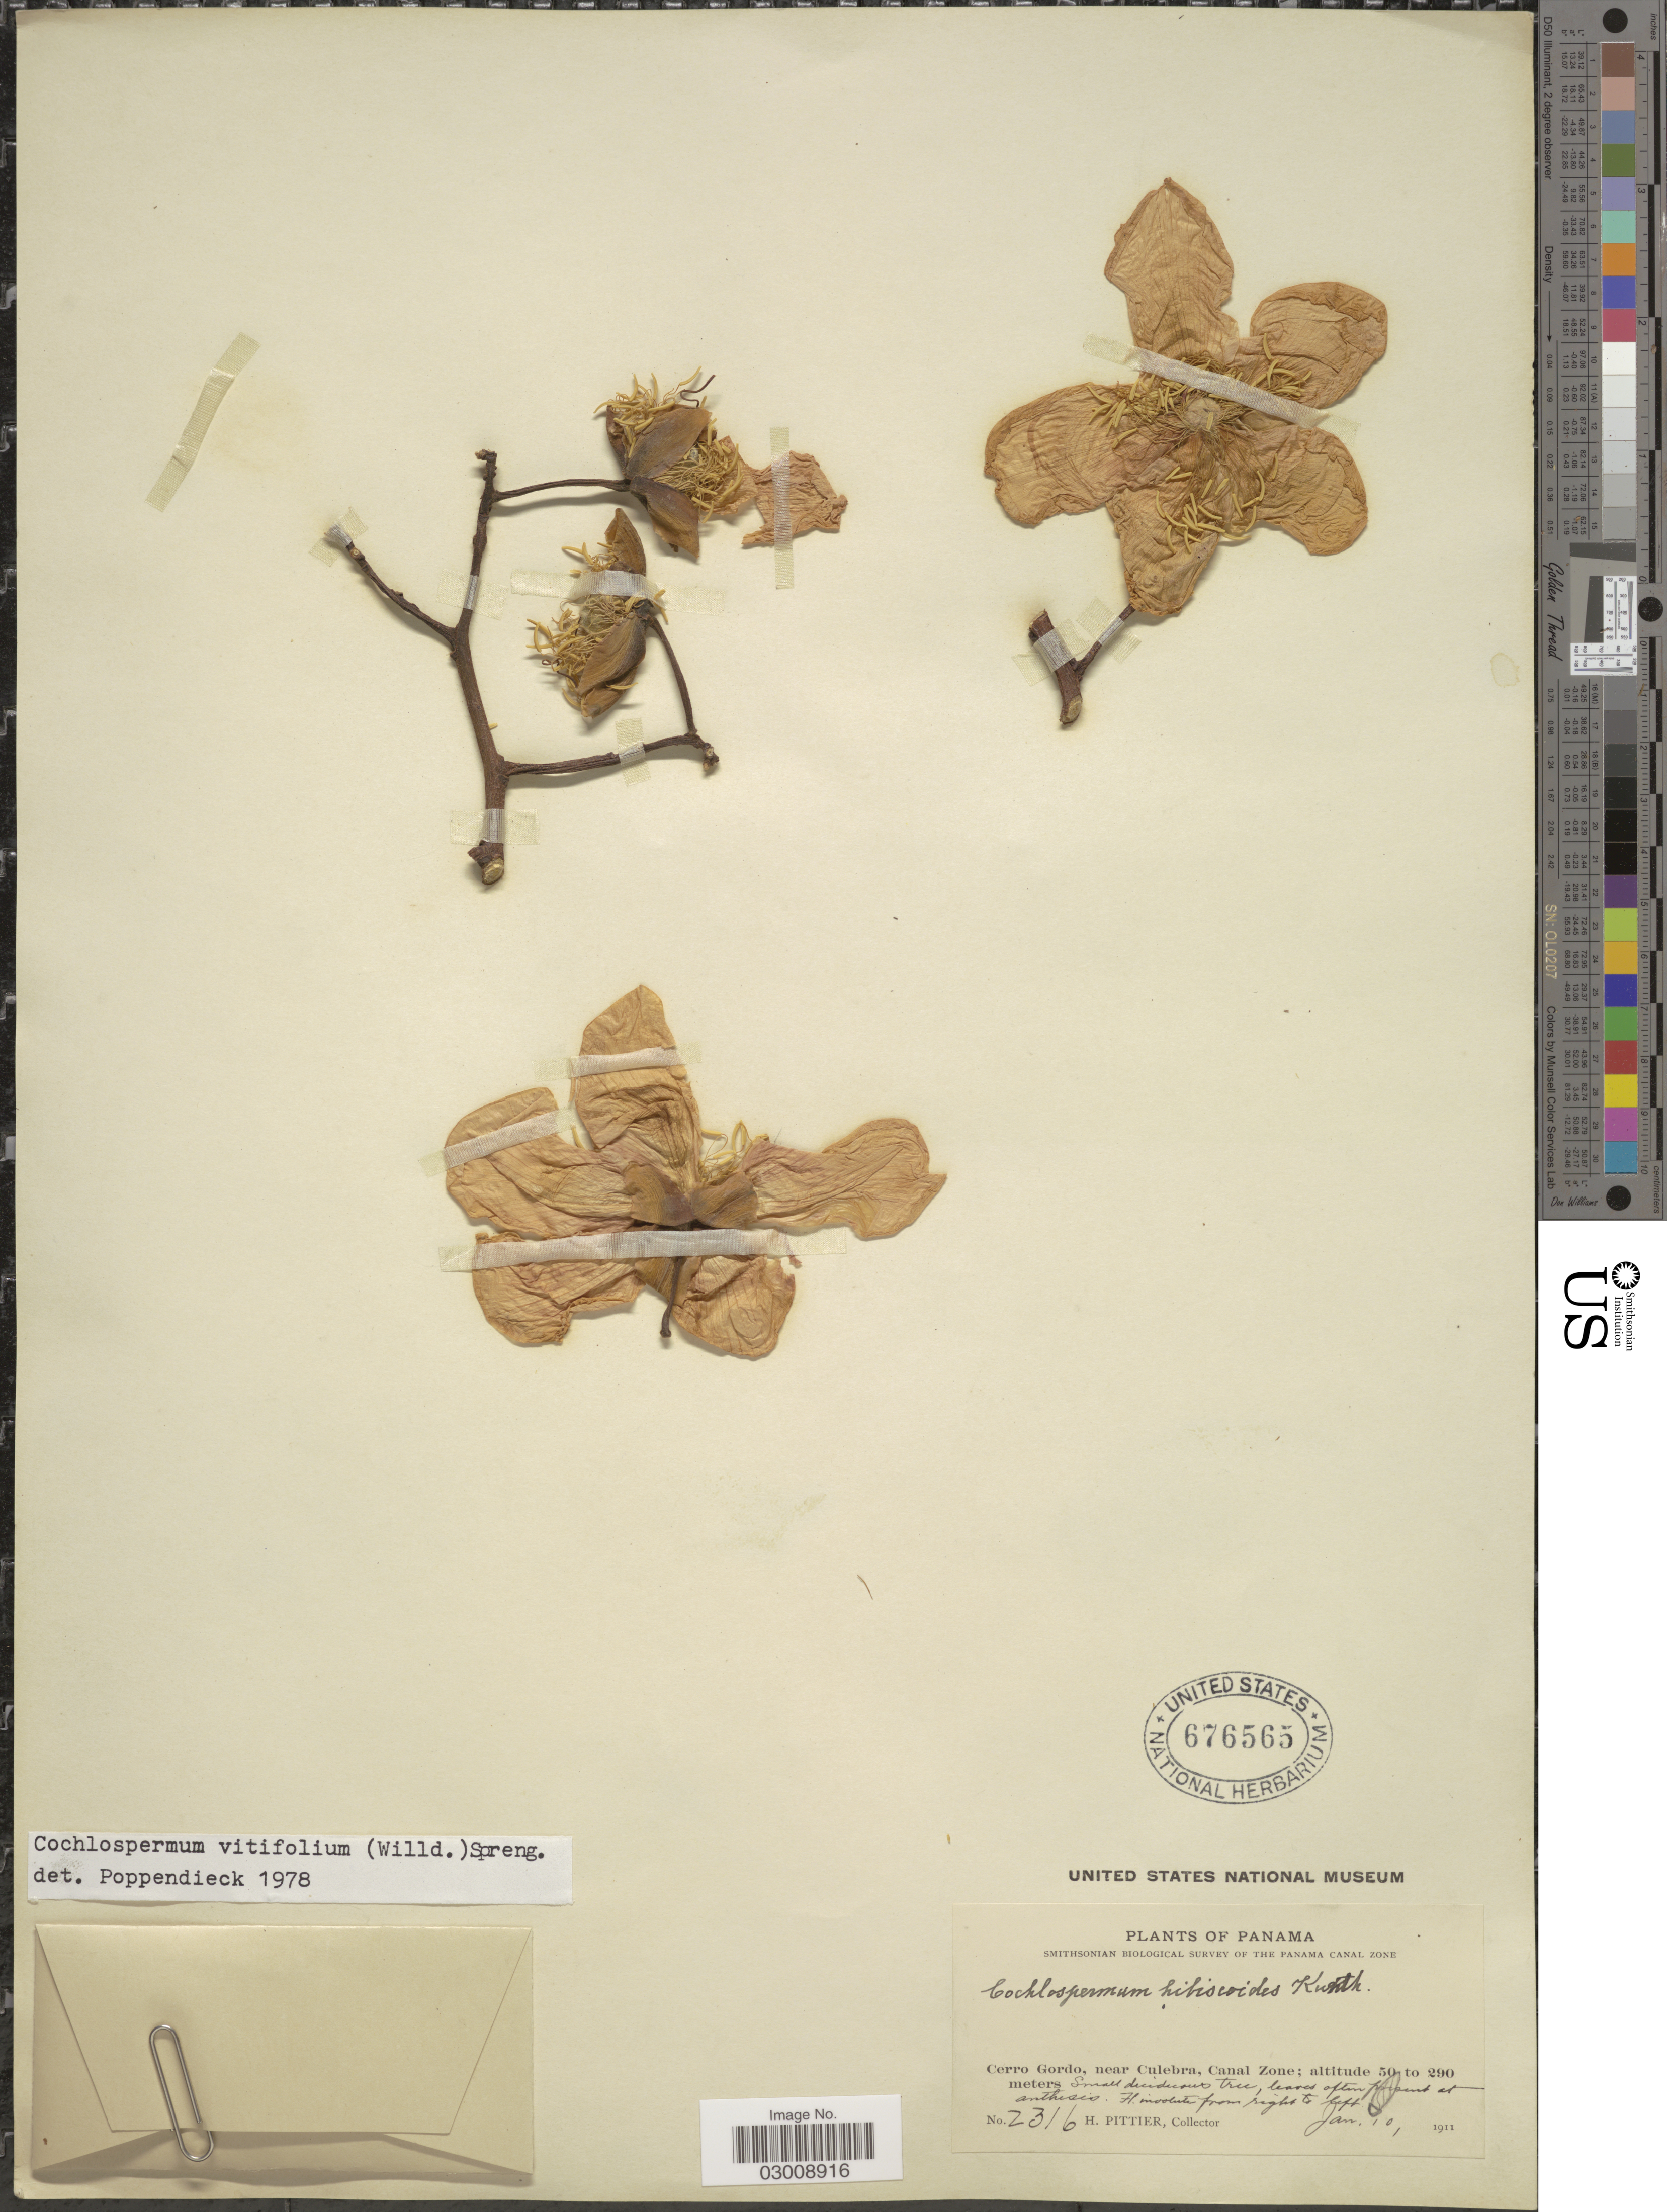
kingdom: Plantae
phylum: Tracheophyta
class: Magnoliopsida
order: Malvales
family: Cochlospermaceae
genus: Cochlospermum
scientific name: Cochlospermum vitifolium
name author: (Willd.) Spreng.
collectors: H. F. Pittier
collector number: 2316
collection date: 1911-01-10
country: Panama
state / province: Colón / Panamá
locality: Cerro Gordo, near Culebra, Canal Zone.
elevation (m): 50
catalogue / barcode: US 676565